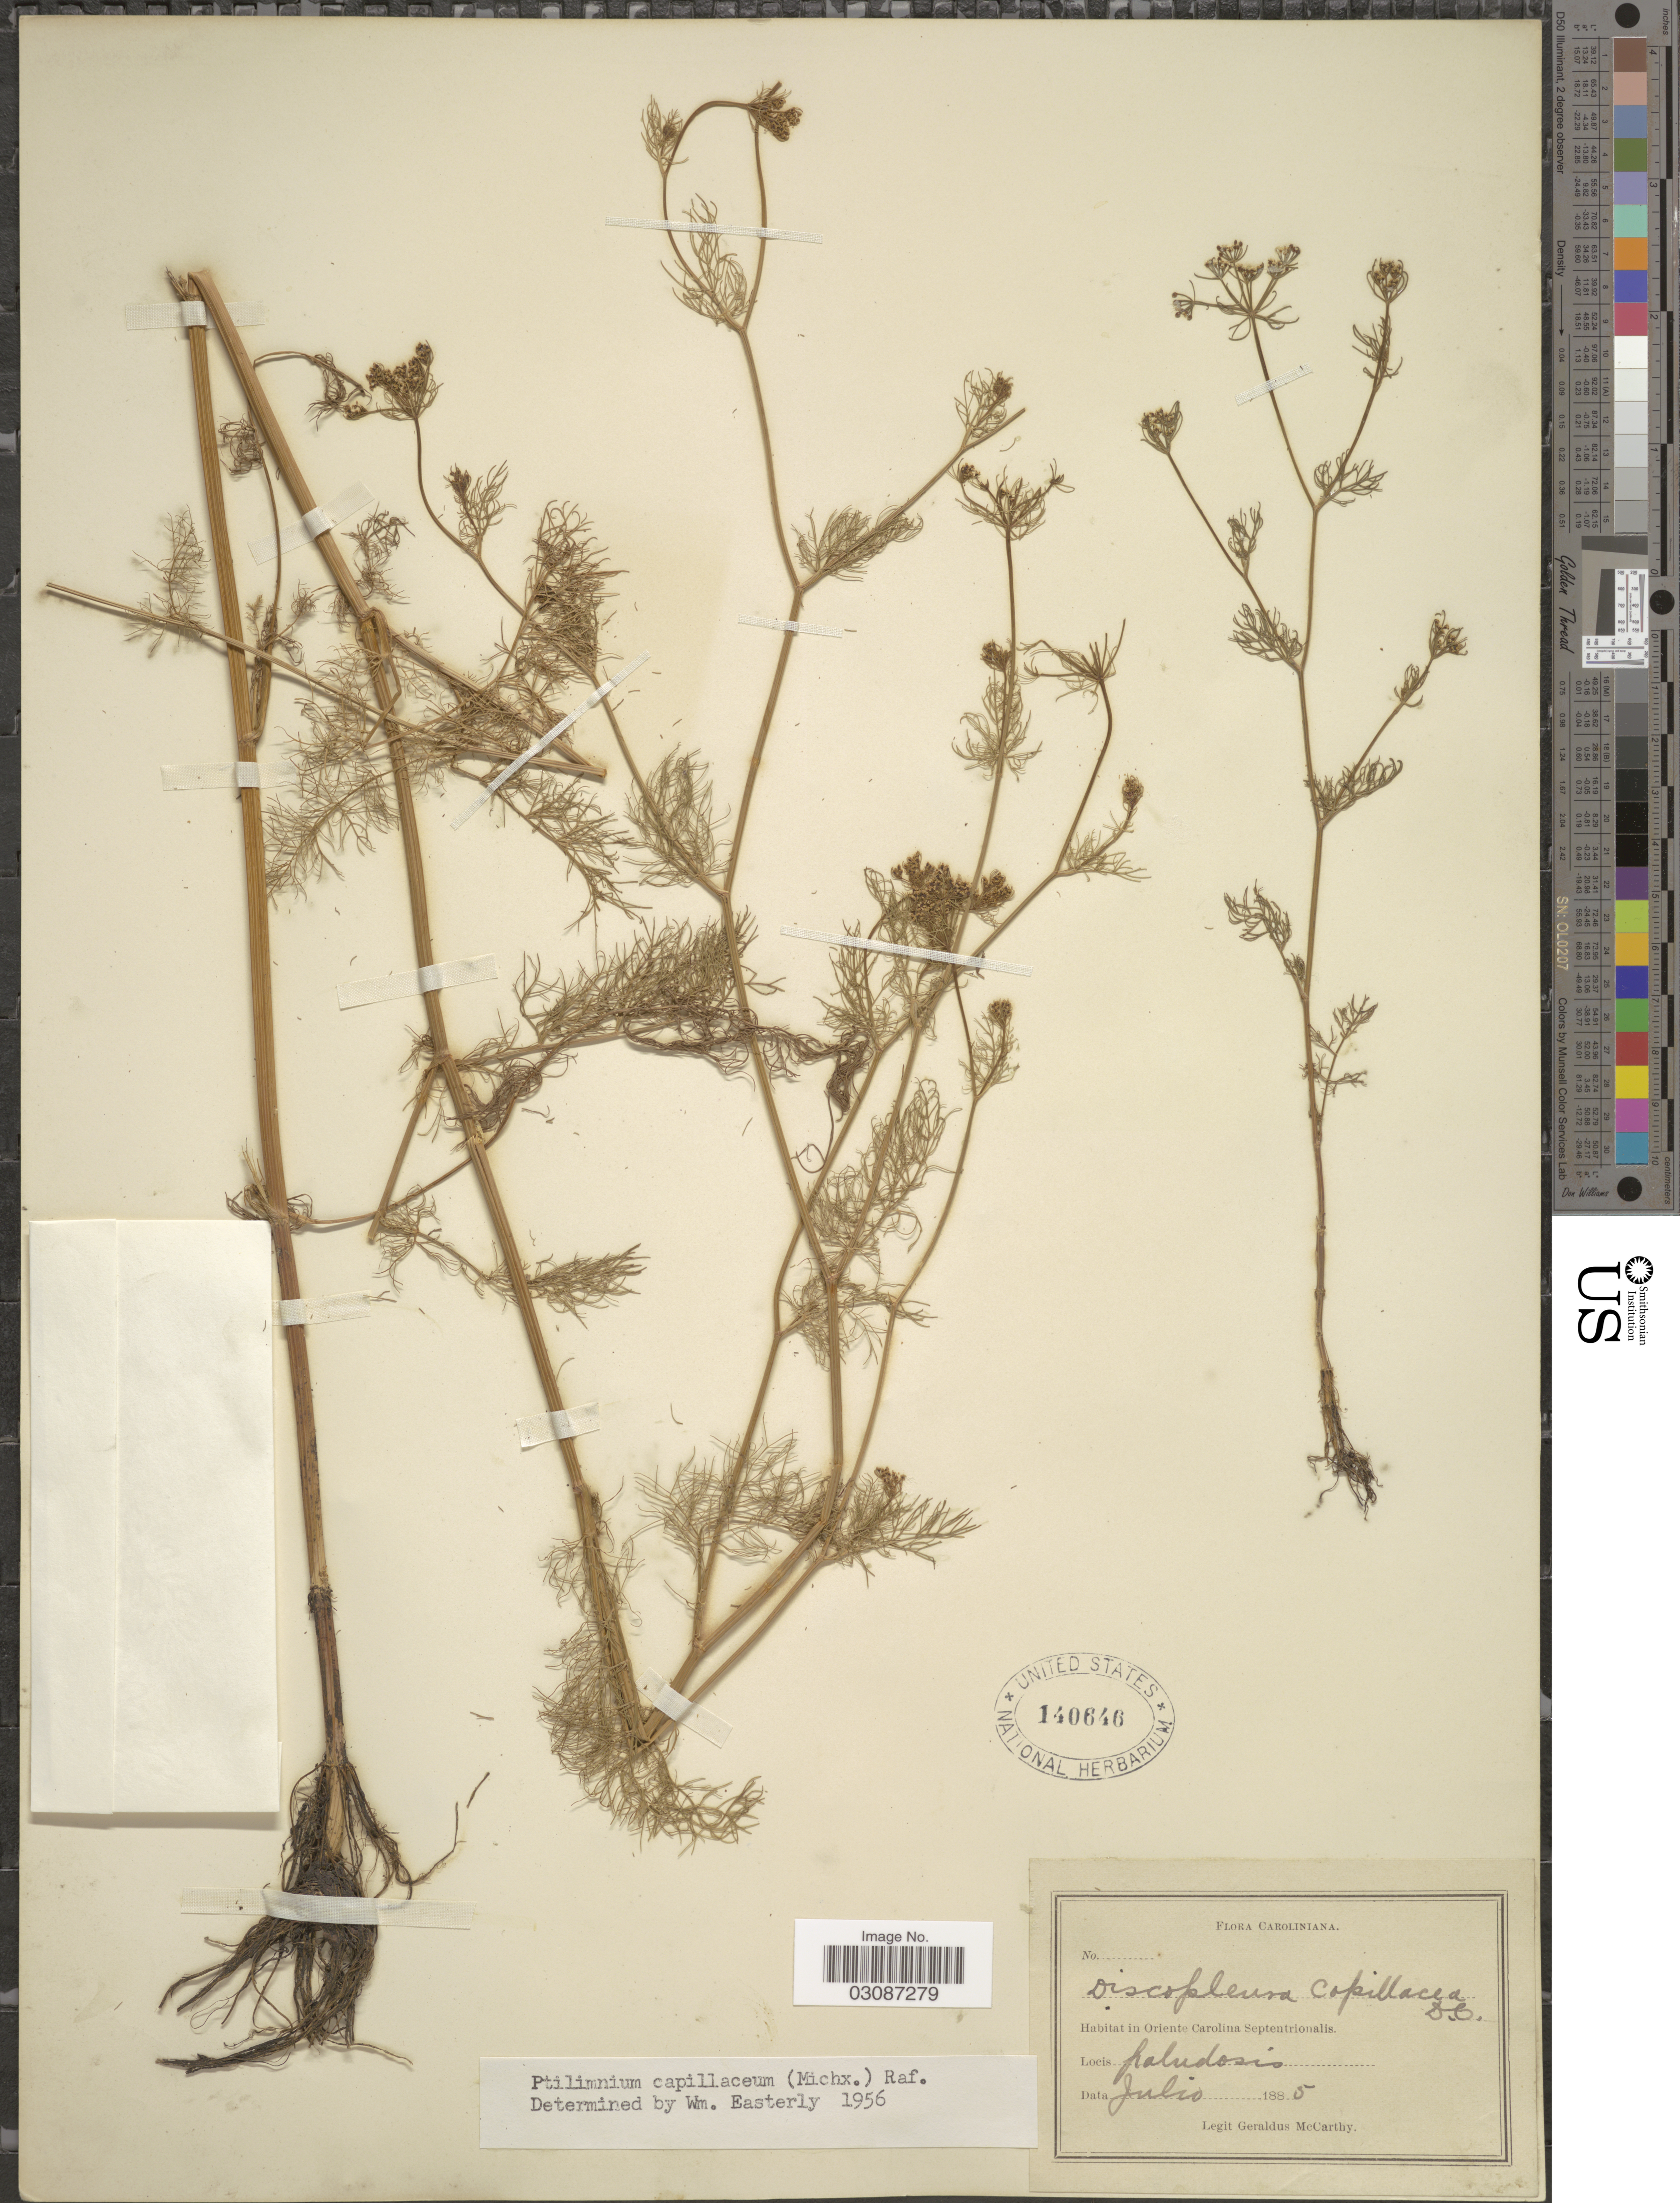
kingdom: Plantae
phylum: Tracheophyta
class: Magnoliopsida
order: Apiales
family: Apiaceae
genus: Ptilimnium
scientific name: Ptilimnium capillaceum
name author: (Michx.) Raf.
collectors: M. McCarthy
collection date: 1885-07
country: United States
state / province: North Carolina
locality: Caroliniana. Oriente Carolina Septentrionalis.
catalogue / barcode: US 140646